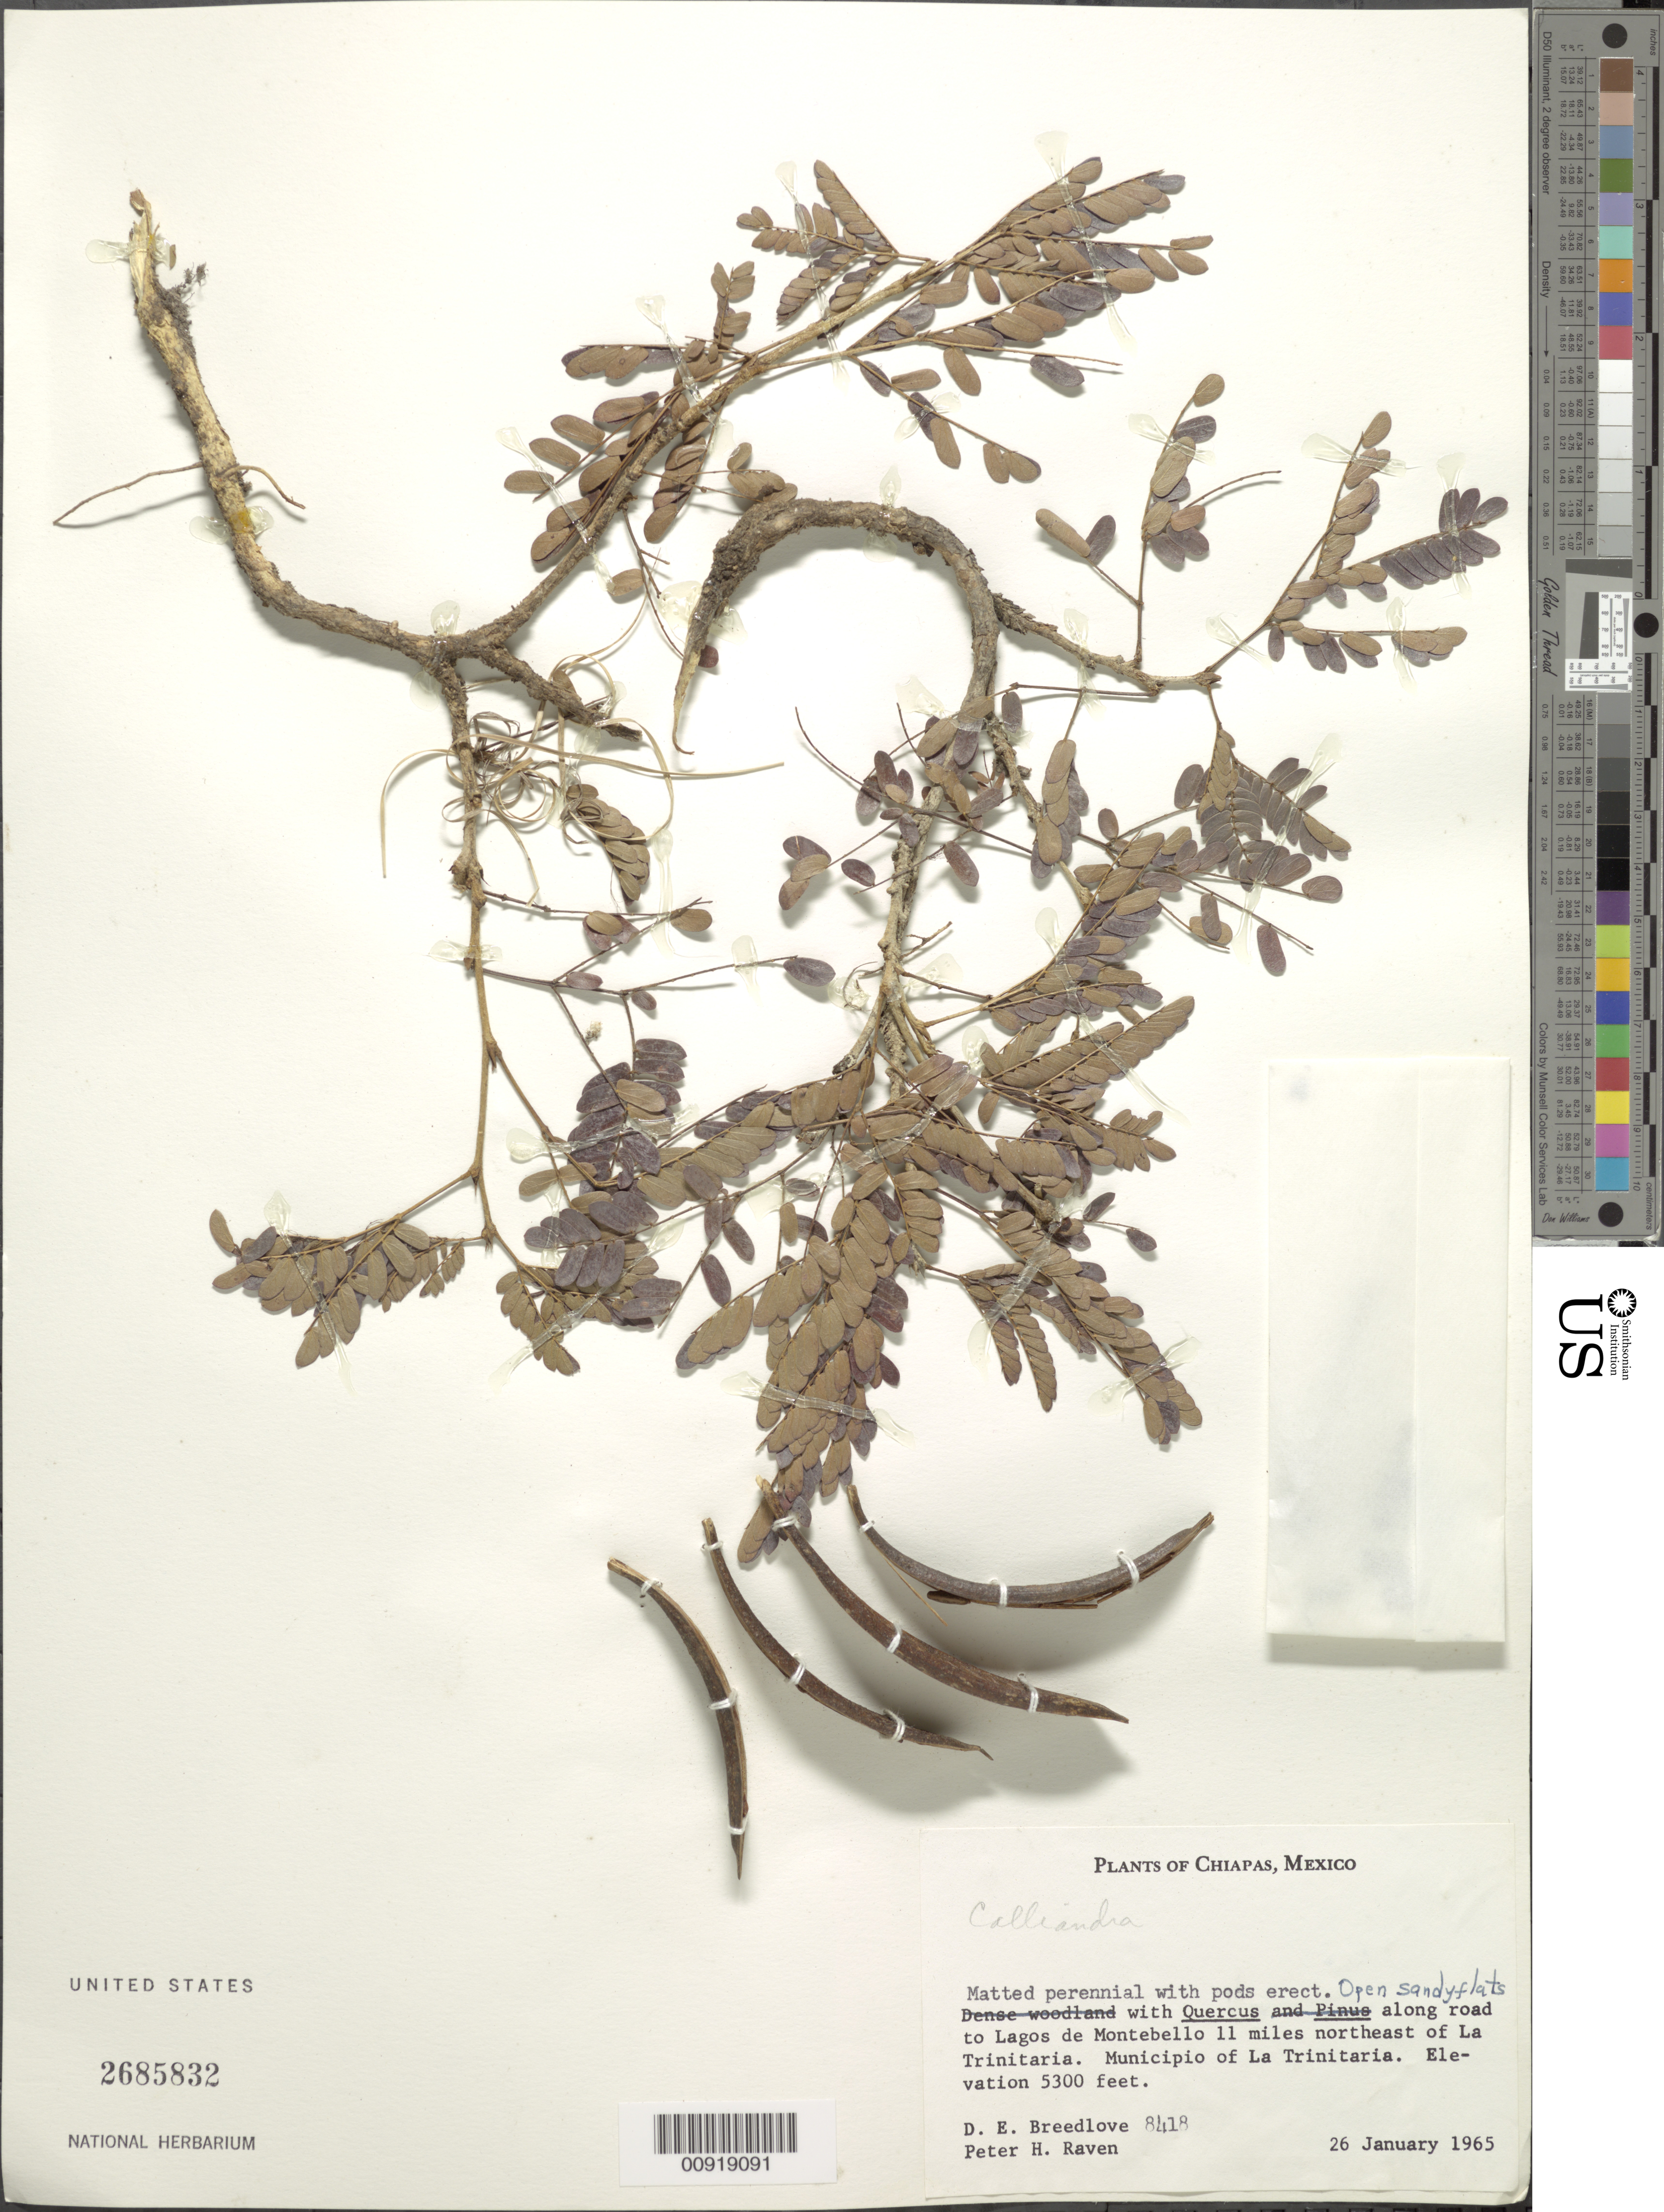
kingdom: Plantae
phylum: Tracheophyta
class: Magnoliopsida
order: Fabales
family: Fabaceae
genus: Calliandra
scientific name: Calliandra sp.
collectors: D. E. Breedlove & P. H. Raven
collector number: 8418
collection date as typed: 26 Jan 1965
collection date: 1965-01-26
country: Mexico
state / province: Chiapas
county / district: Trinitaria, La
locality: Along road to Lagos de Montebello 11 miles northeast of La Trinitaria, Municipio of La Trinitaria, Chiapas.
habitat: Open sandy flats with Quercus.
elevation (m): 1615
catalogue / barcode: US 2685832